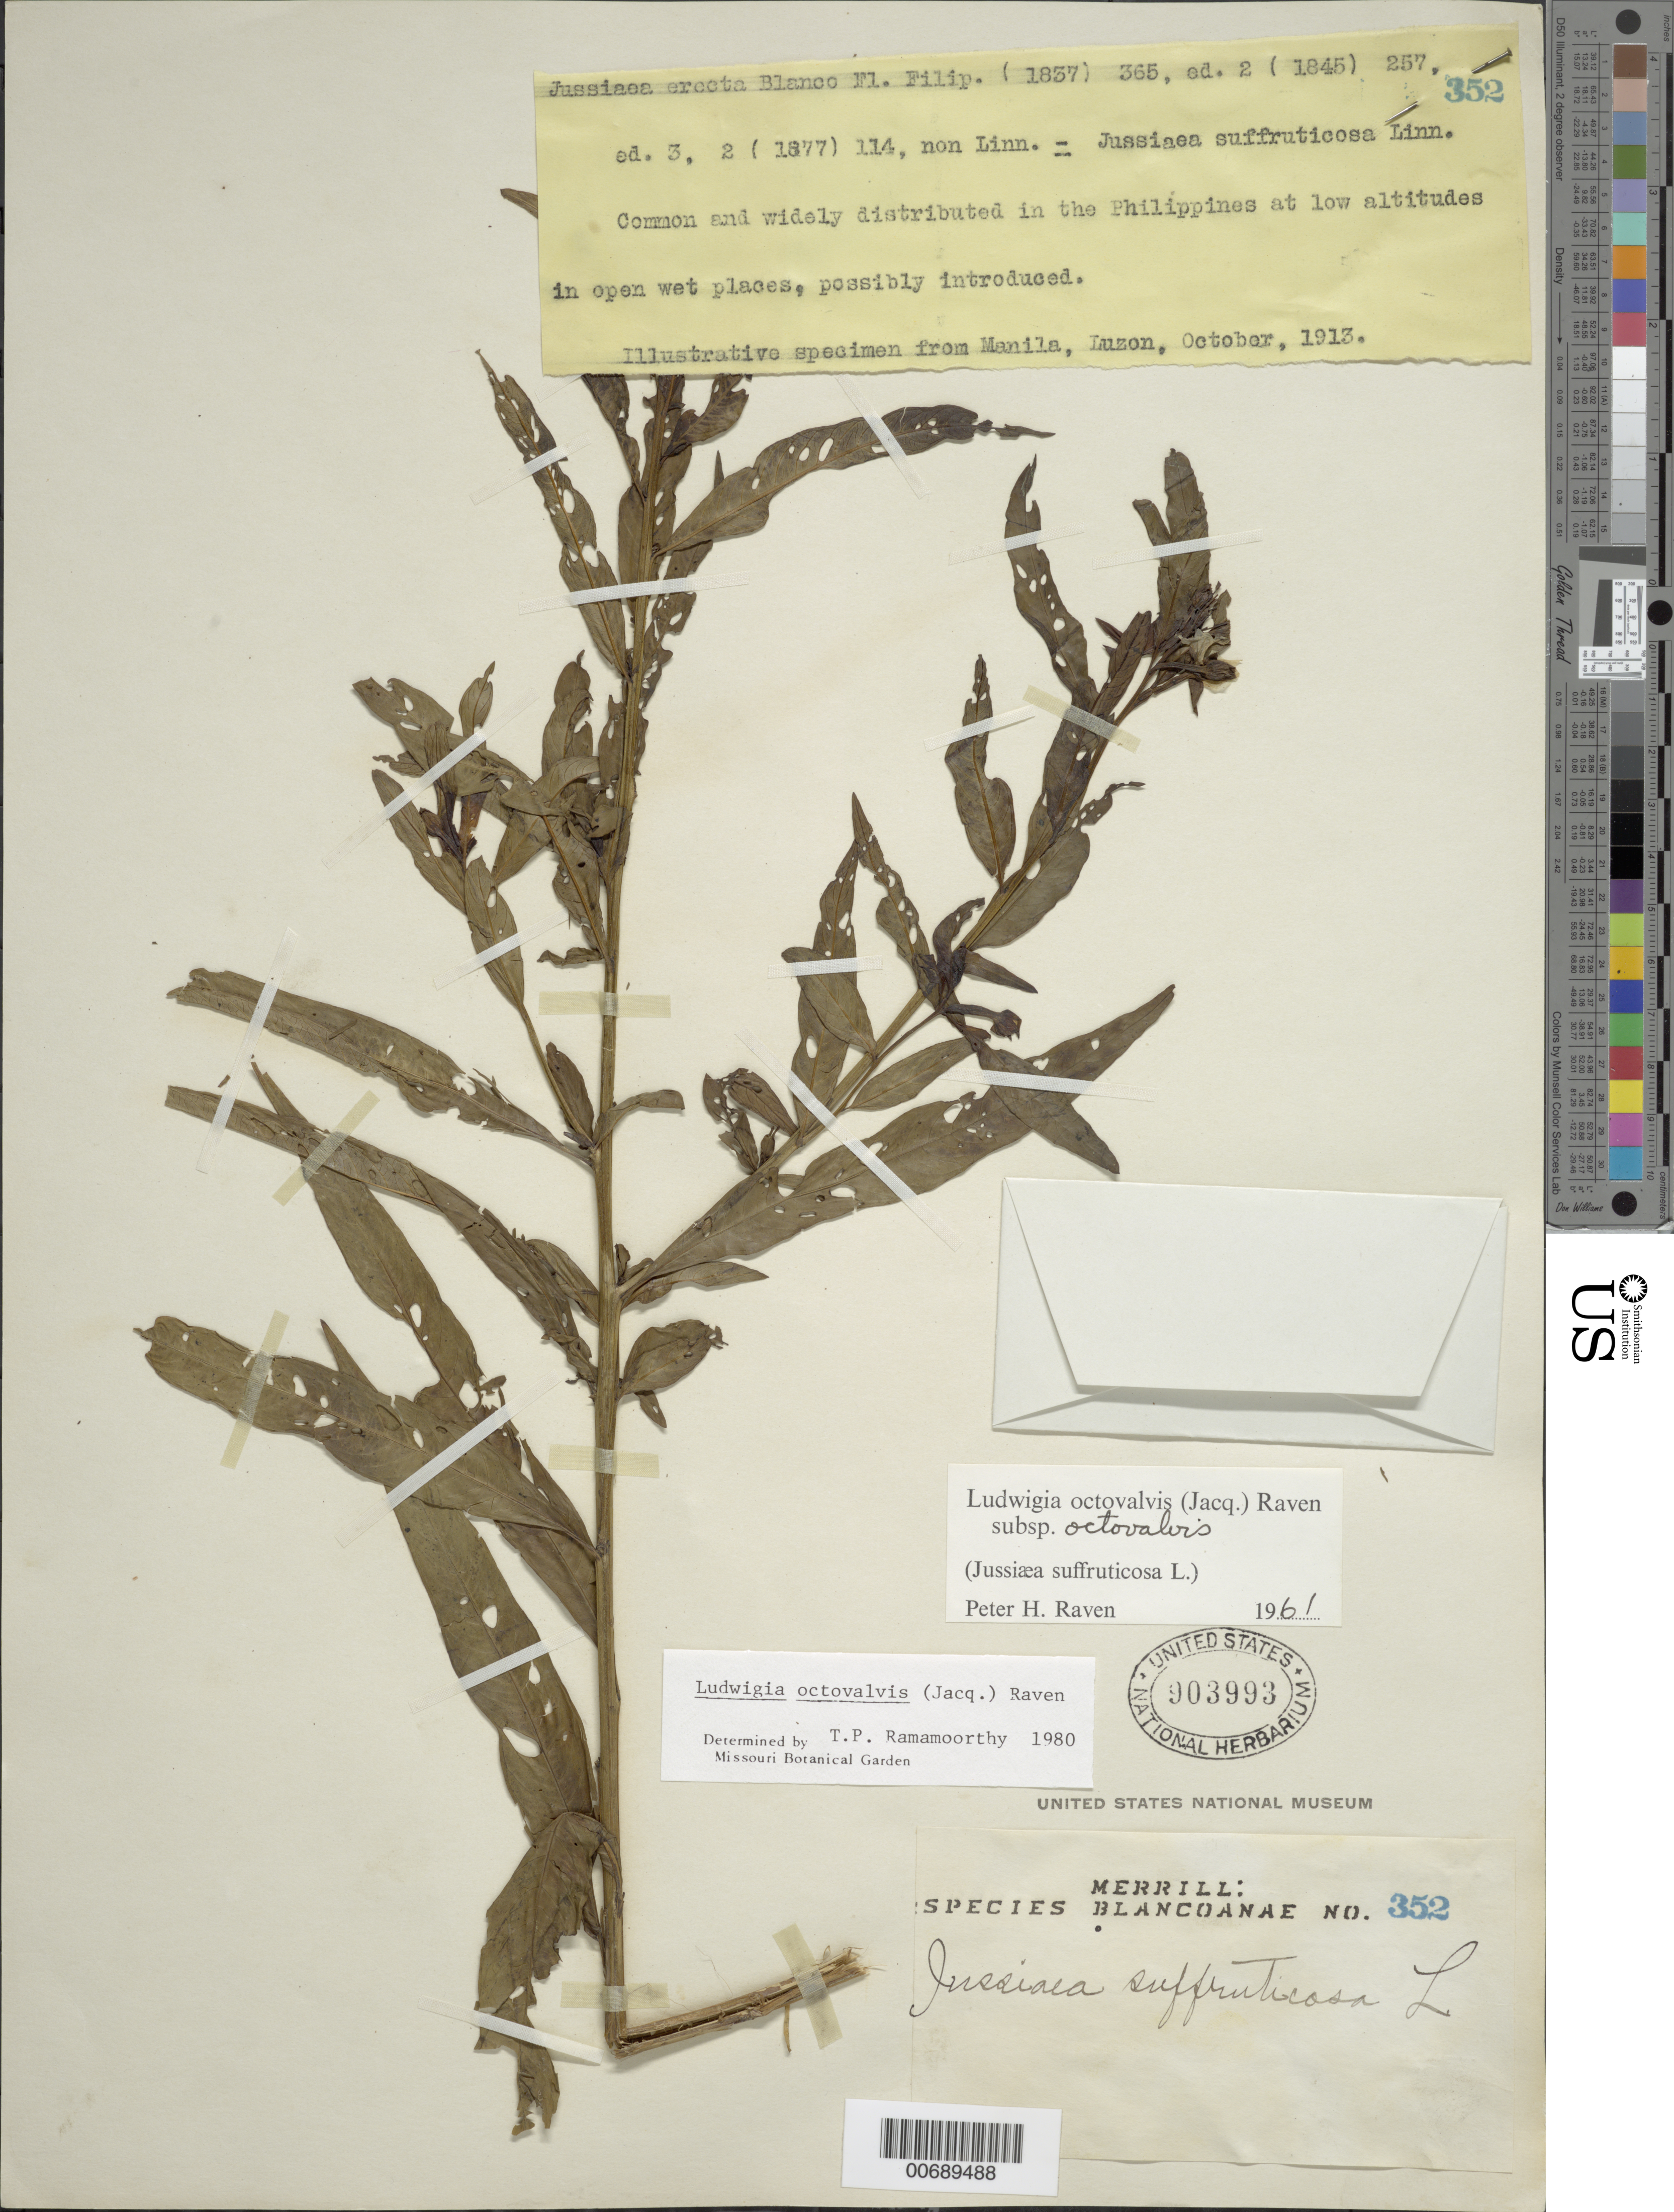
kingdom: Plantae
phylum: Tracheophyta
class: Magnoliopsida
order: Myrtales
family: Onagraceae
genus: Ludwigia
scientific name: Ludwigia octovalvis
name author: (Jacq.) P.H. Raven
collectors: E. D. Merrill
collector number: Sp. Blancoan. 0352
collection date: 1913-10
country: Philippines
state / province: National Capital Region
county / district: Manila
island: Luzon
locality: Manila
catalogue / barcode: US 903993